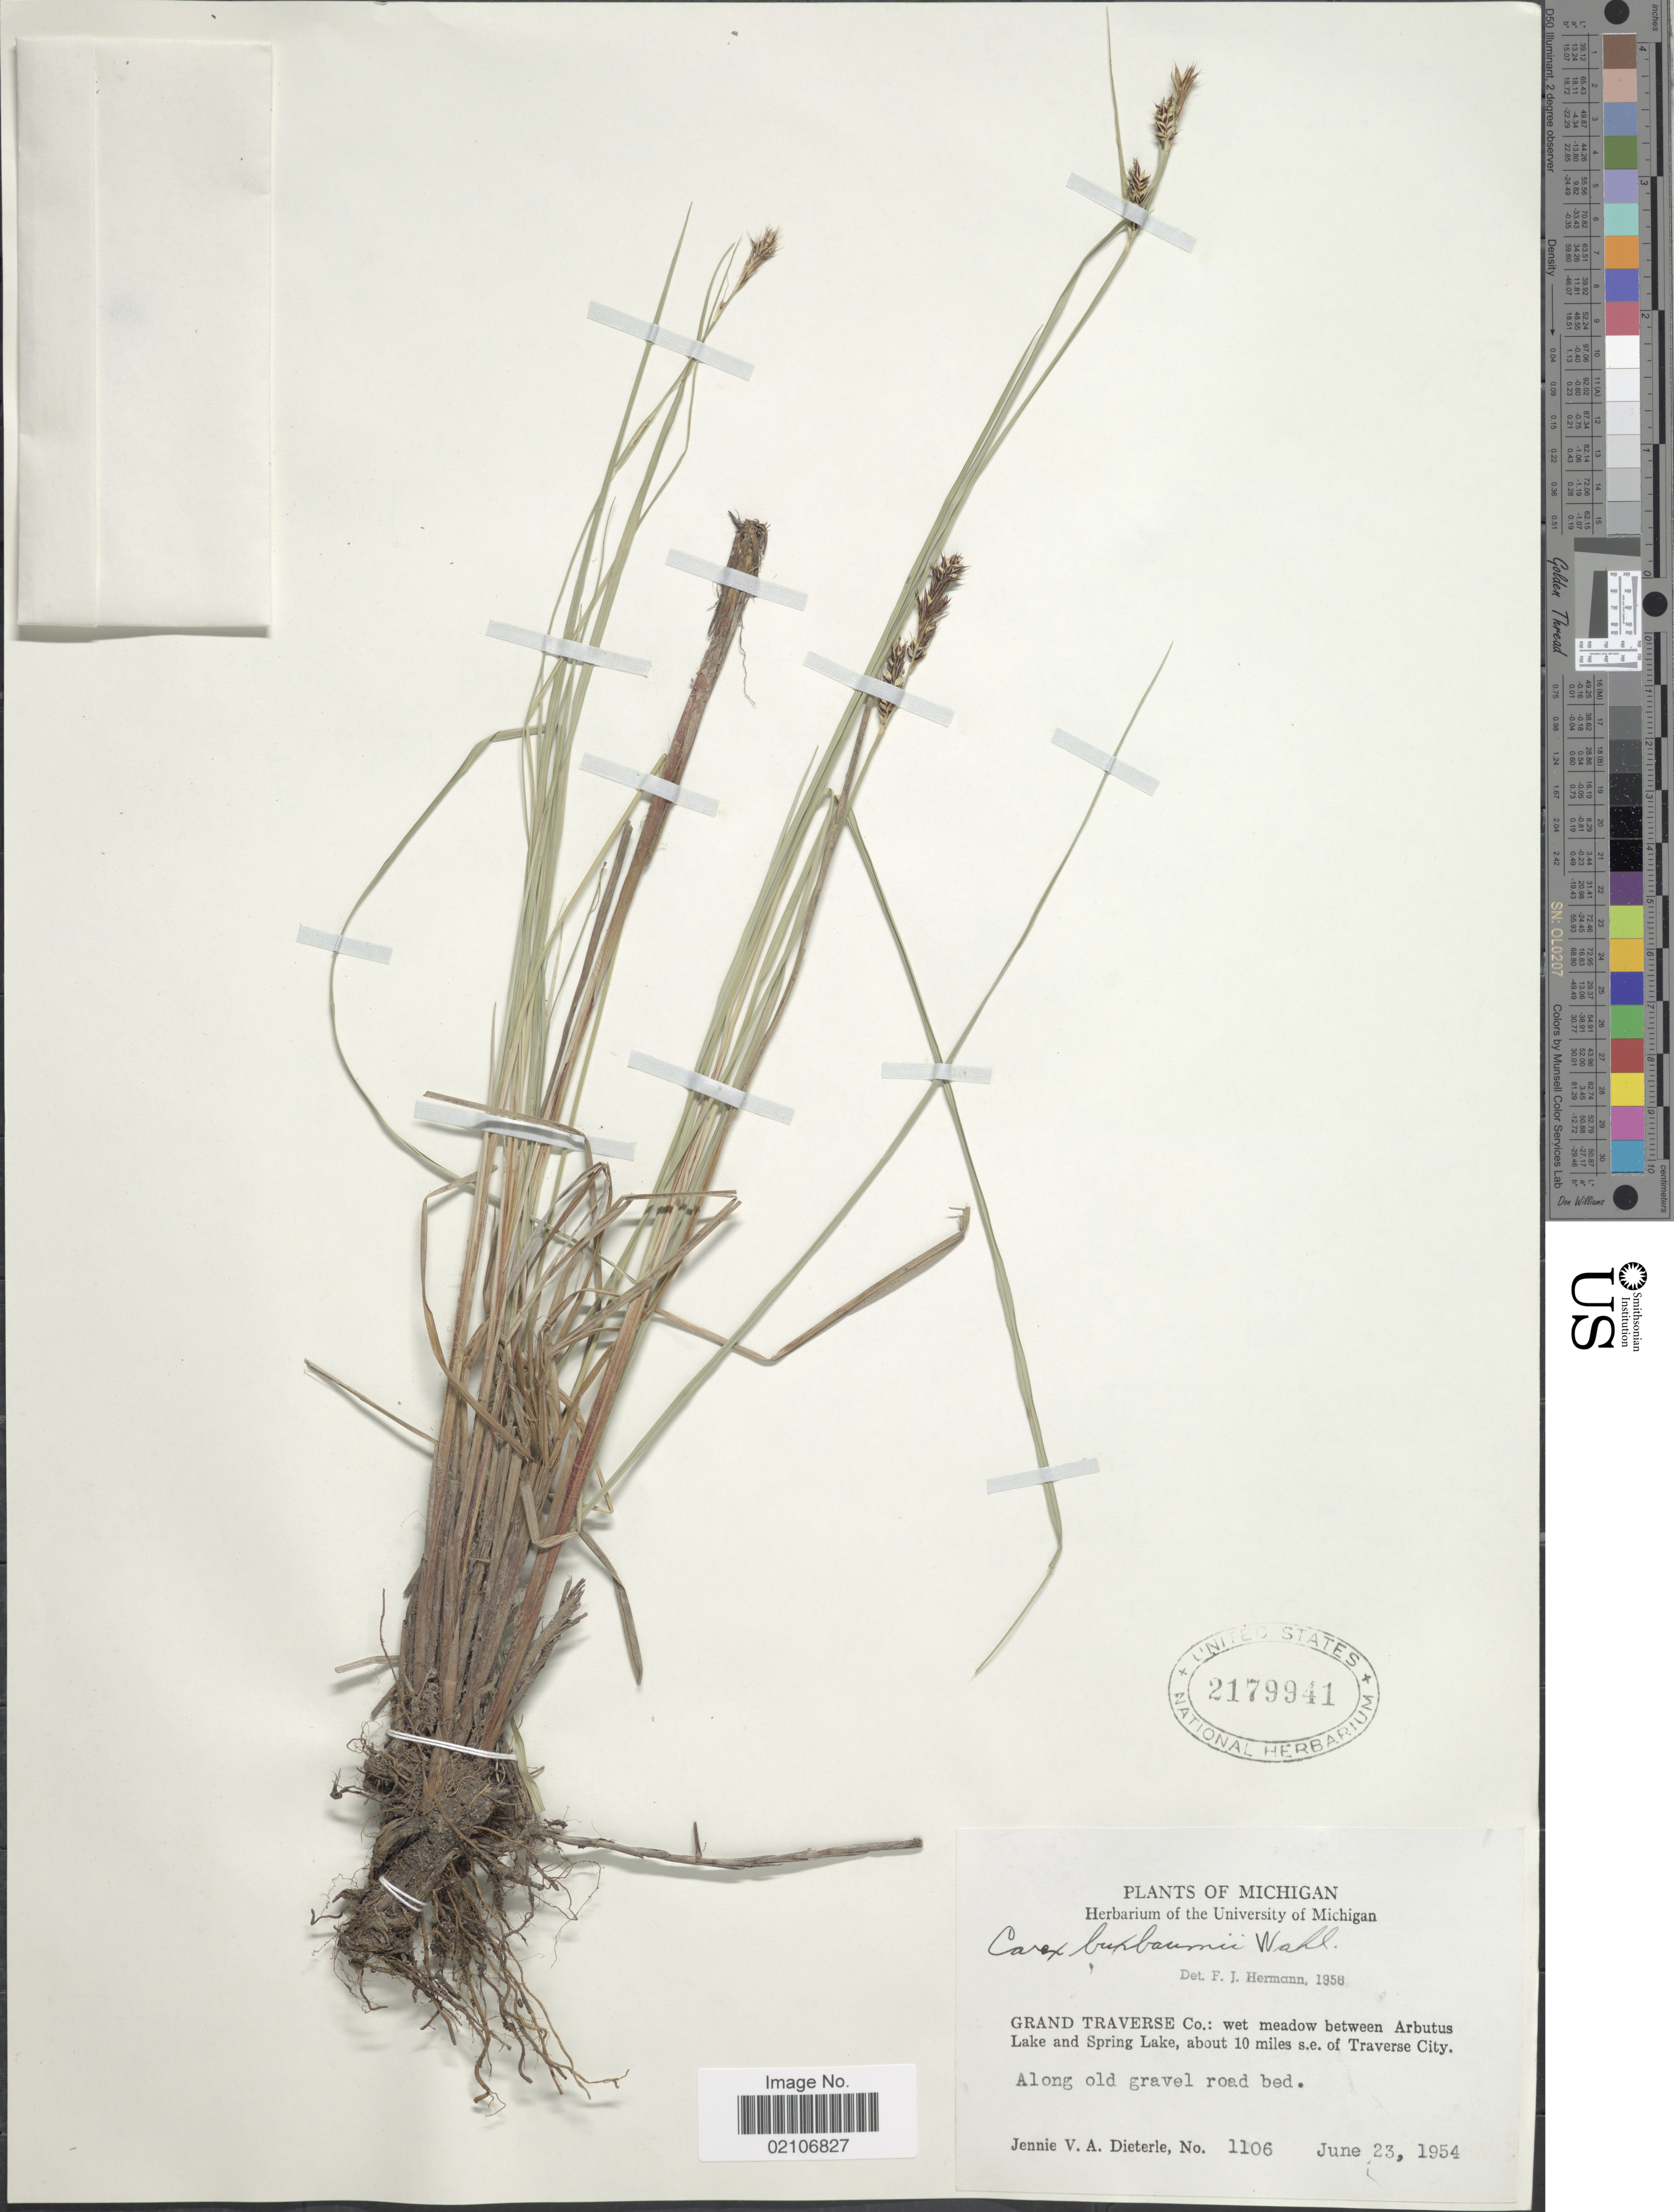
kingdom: Plantae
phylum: Tracheophyta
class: Liliopsida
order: Poales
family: Cyperaceae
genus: Carex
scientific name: Carex buxbaumii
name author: Wahlenb.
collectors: J. Dieterle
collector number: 1106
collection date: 1954-06-23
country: United States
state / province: Michigan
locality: Michigan, Grand Traverse Co.: wet meadow between Arbutus Lake and Spring Lake, about 10 miles s.e. of Traverse City. Along old gravel road bed.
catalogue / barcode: US 2179941